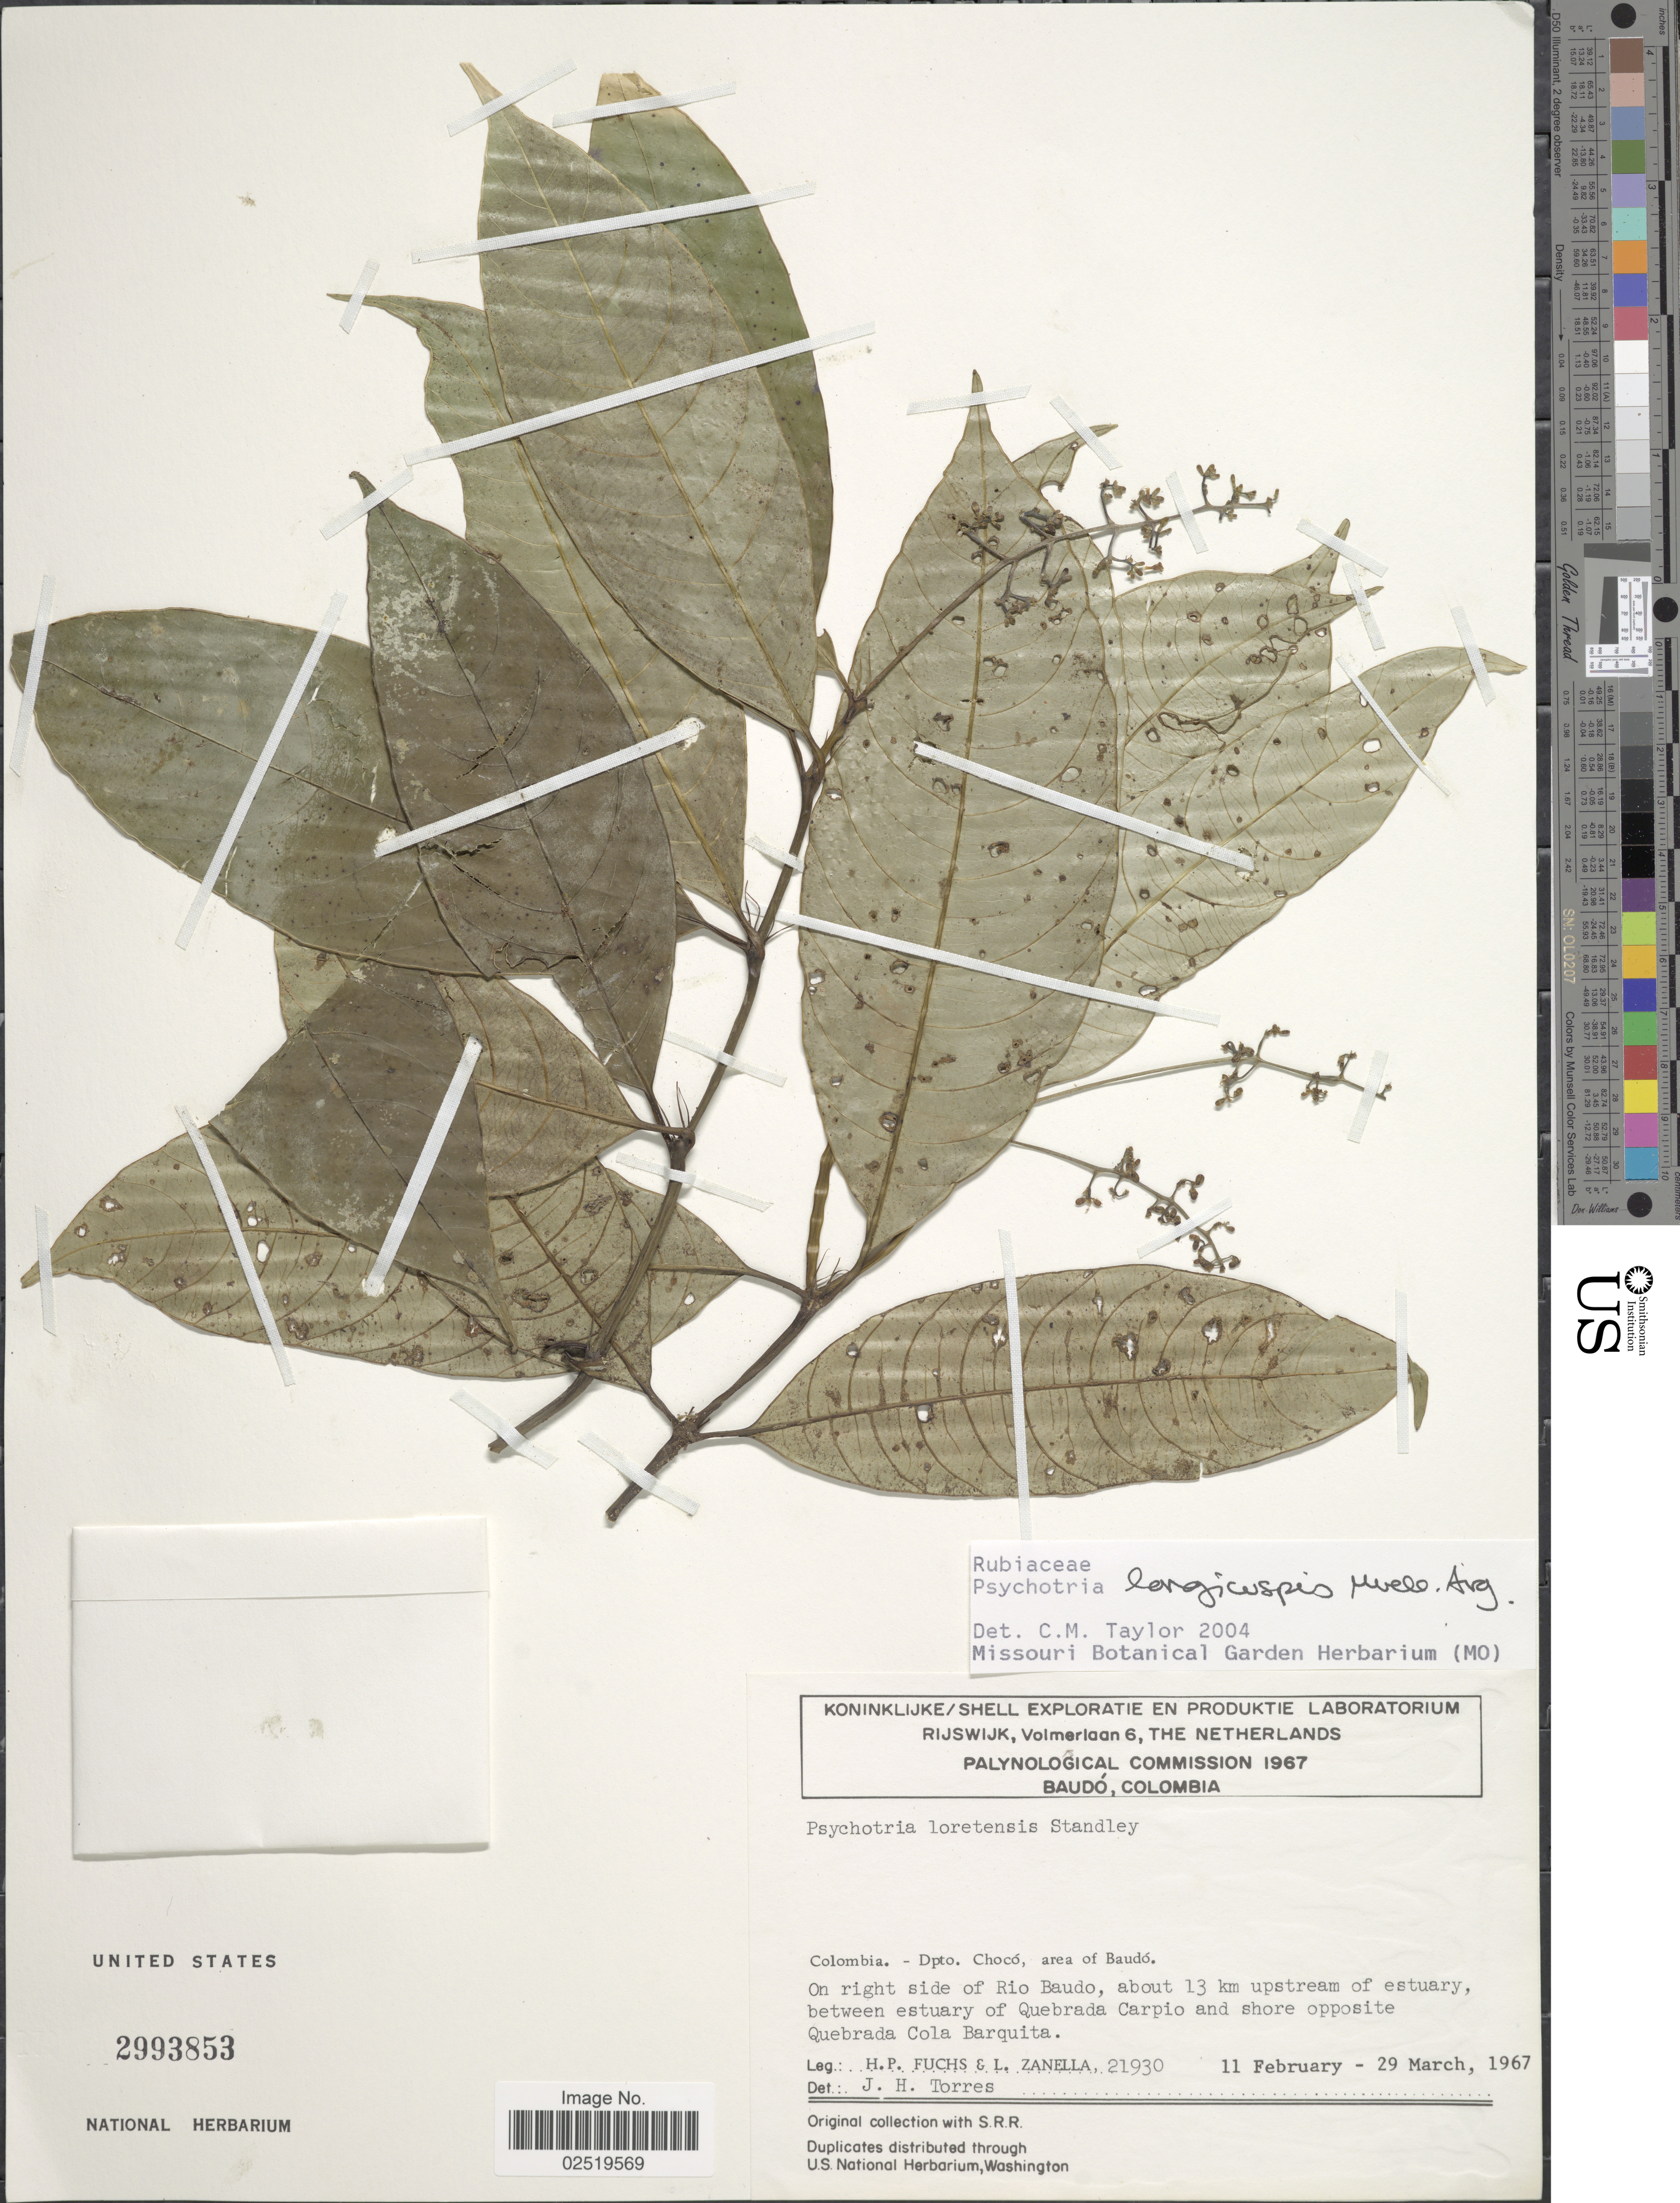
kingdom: Plantae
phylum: Tracheophyta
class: Magnoliopsida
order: Gentianales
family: Rubiaceae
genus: Psychotria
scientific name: Psychotria longicuspis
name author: Müll. Arg.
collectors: H. P. Fuchs & L. Zanella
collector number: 21930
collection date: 1967-02-11/1967-03-29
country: Colombia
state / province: Chocó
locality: Area of Baudo, on right side of Rio Baudo, about 13 km upstream of estuary, between estuary of Quebrada Carpio and shore opposite Quebrada Cola Barquita.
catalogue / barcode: US 2993853